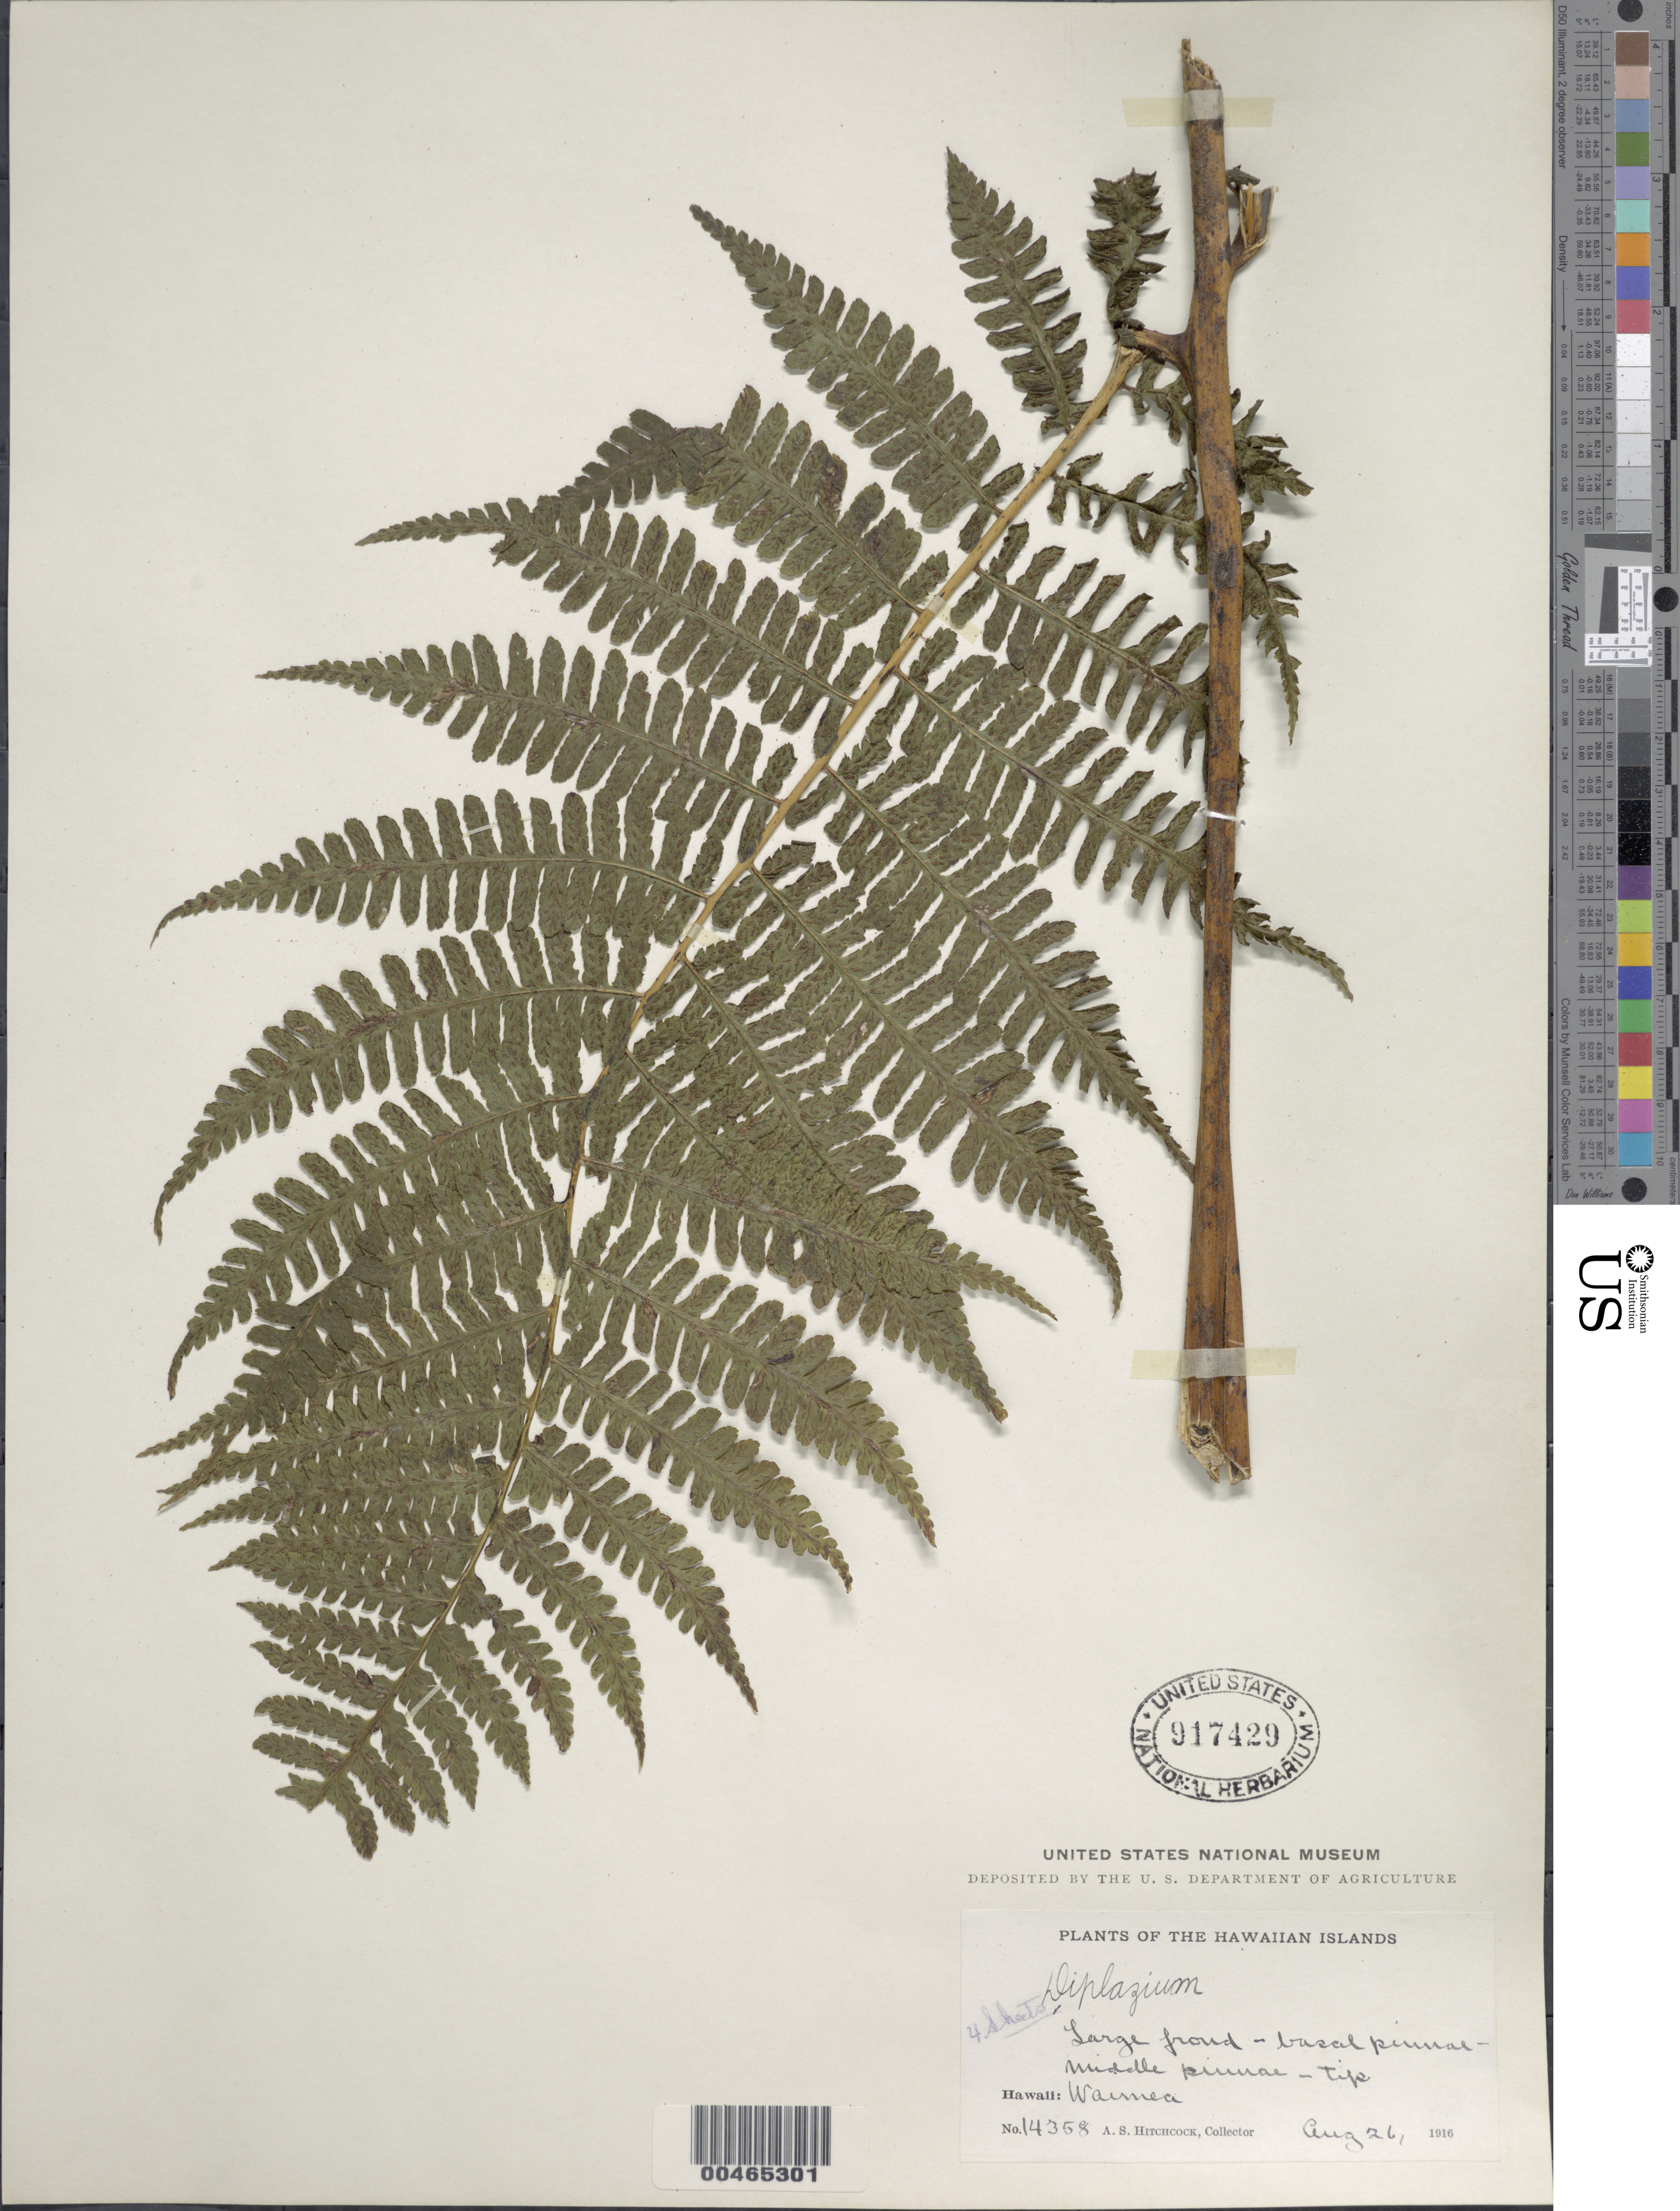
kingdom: Plantae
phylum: Tracheophyta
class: Polypodiopsida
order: Polypodiales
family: Athyriaceae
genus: Diplazium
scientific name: Diplazium sandwichianum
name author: (C. Presl) Diels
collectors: A. S. Hitchcock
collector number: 14358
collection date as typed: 26 Aug 1916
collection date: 1916-08-26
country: United States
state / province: Hawaii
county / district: Hawaii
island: Hawaii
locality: Hawaii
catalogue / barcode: US 917429